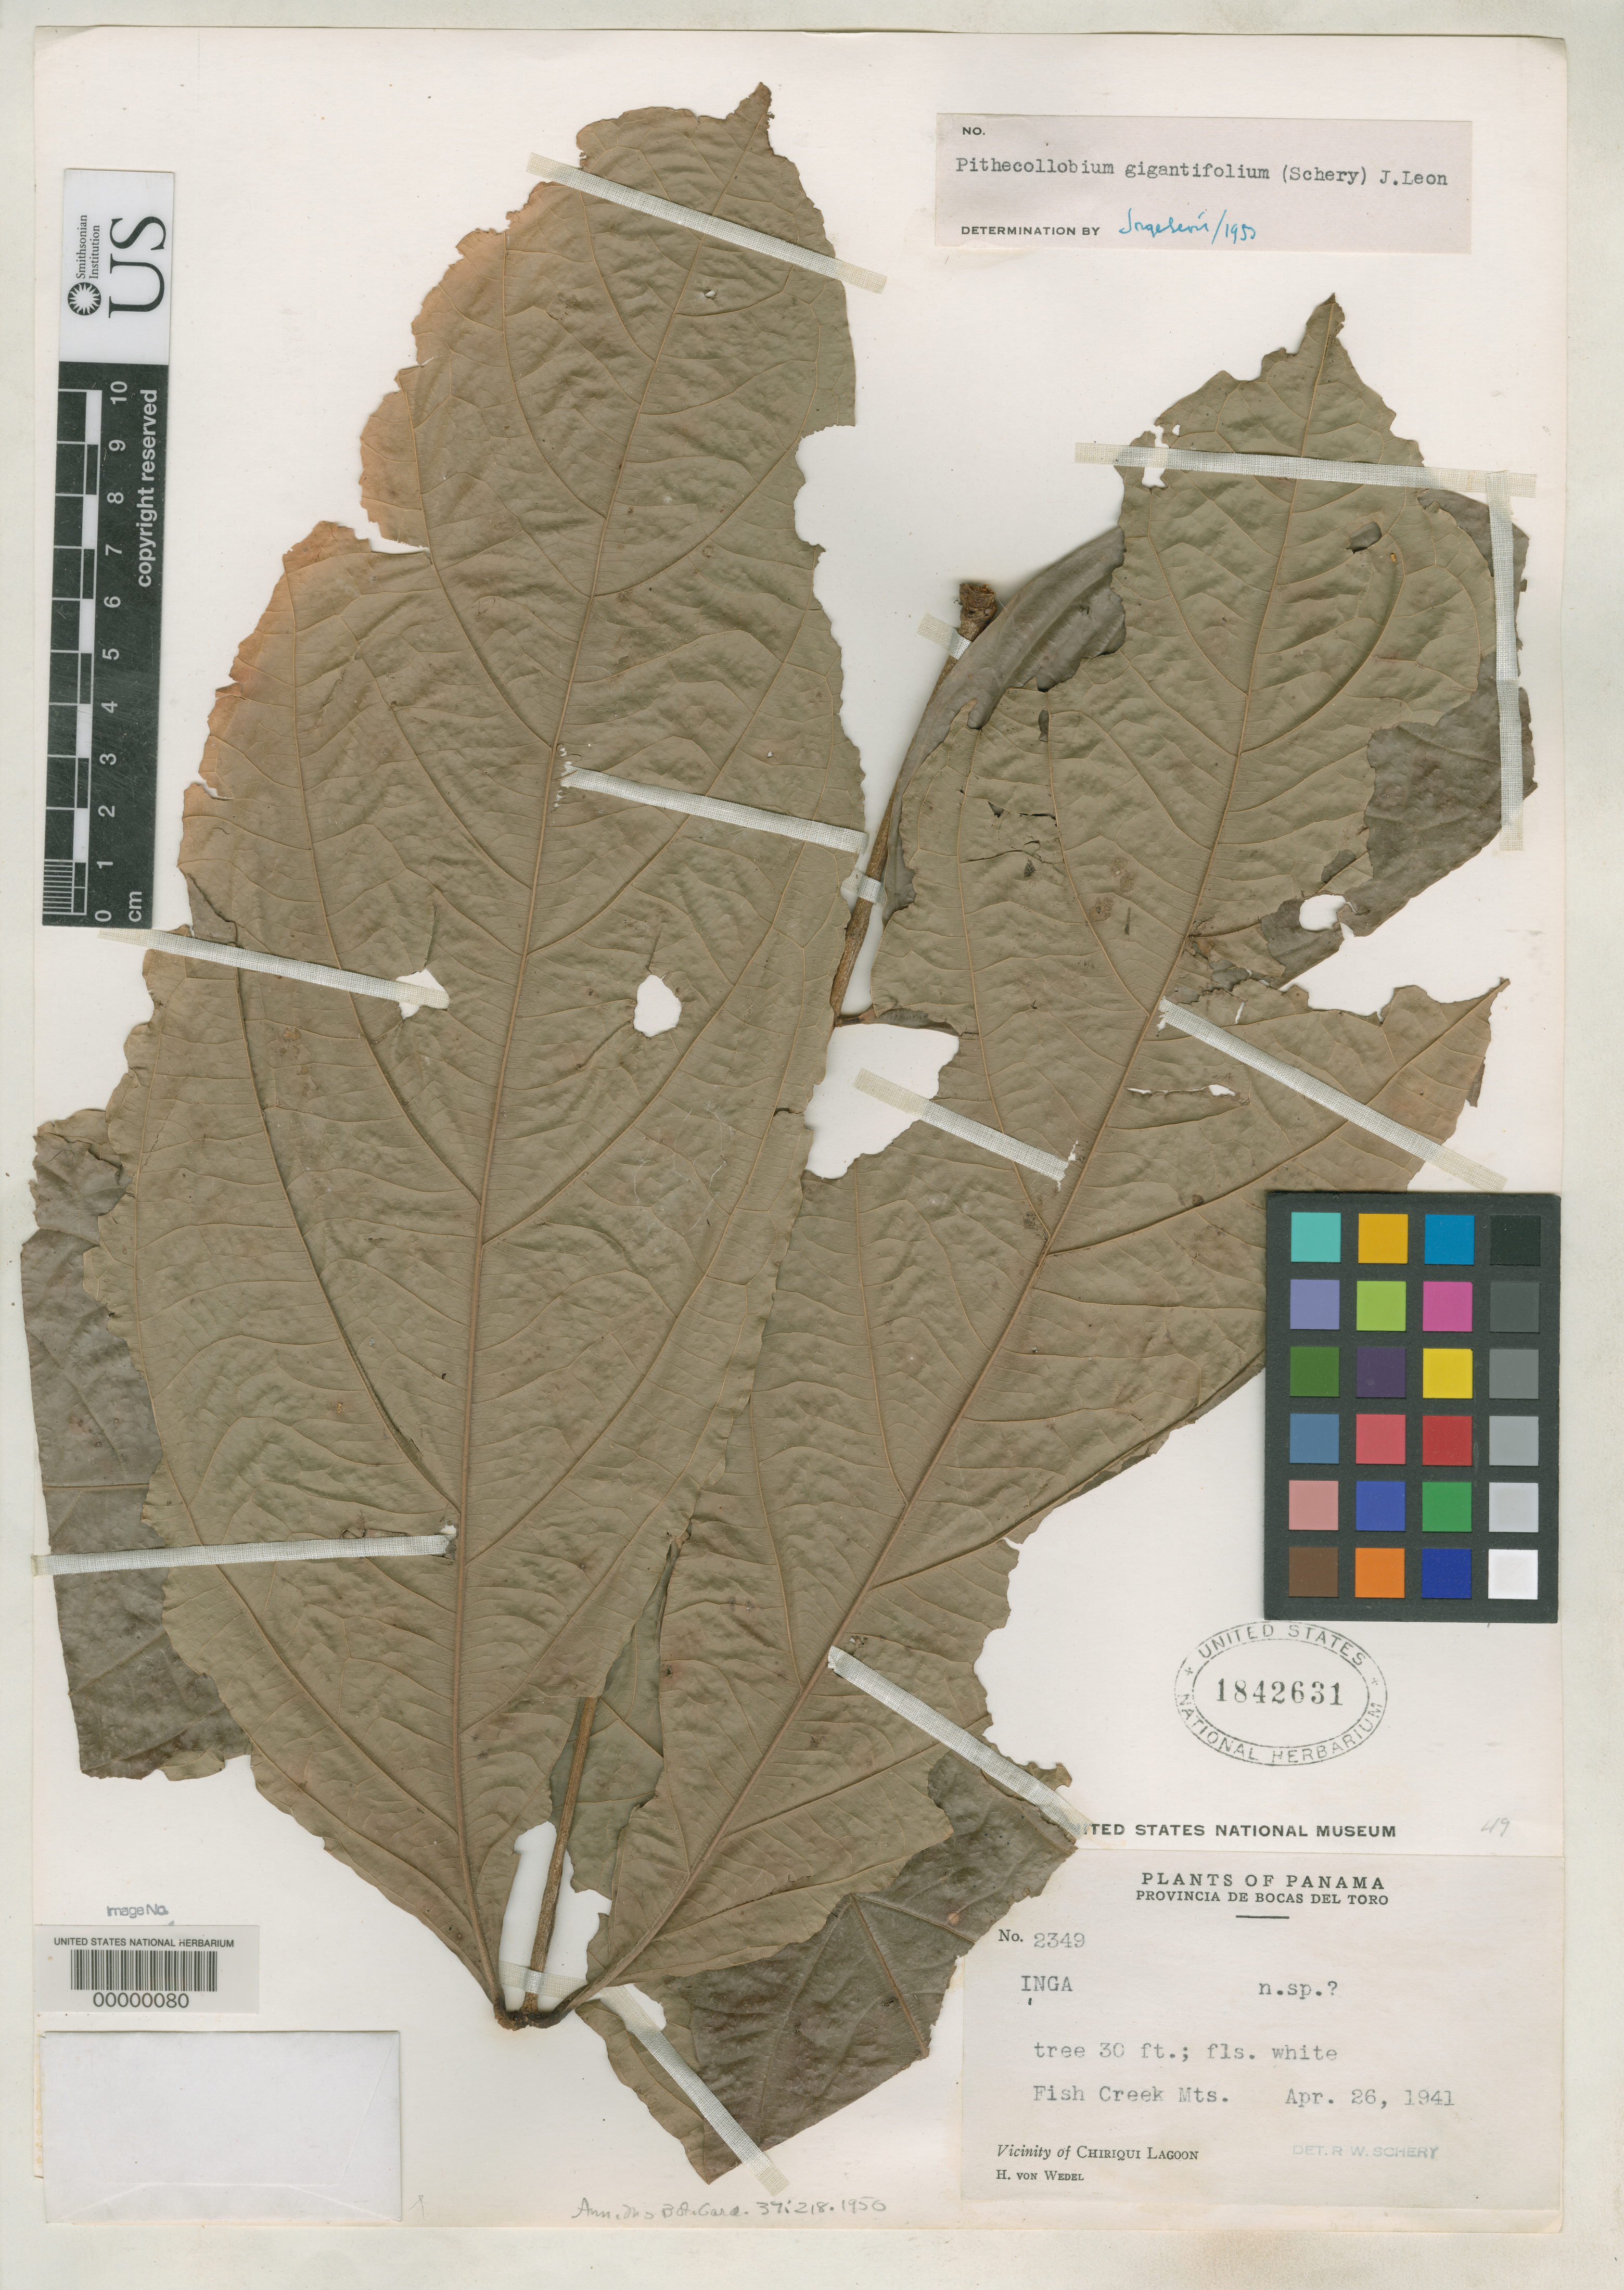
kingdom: Plantae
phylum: Tracheophyta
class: Magnoliopsida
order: Fabales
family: Fabaceae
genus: Inga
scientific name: Inga gigantifoliola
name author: Schery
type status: Syntype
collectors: H. von Wedel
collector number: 2349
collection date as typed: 26 Apr 1941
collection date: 1941-04-26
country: Panama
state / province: Bocas del Toro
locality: Fish Creek Mts.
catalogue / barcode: US 1842631